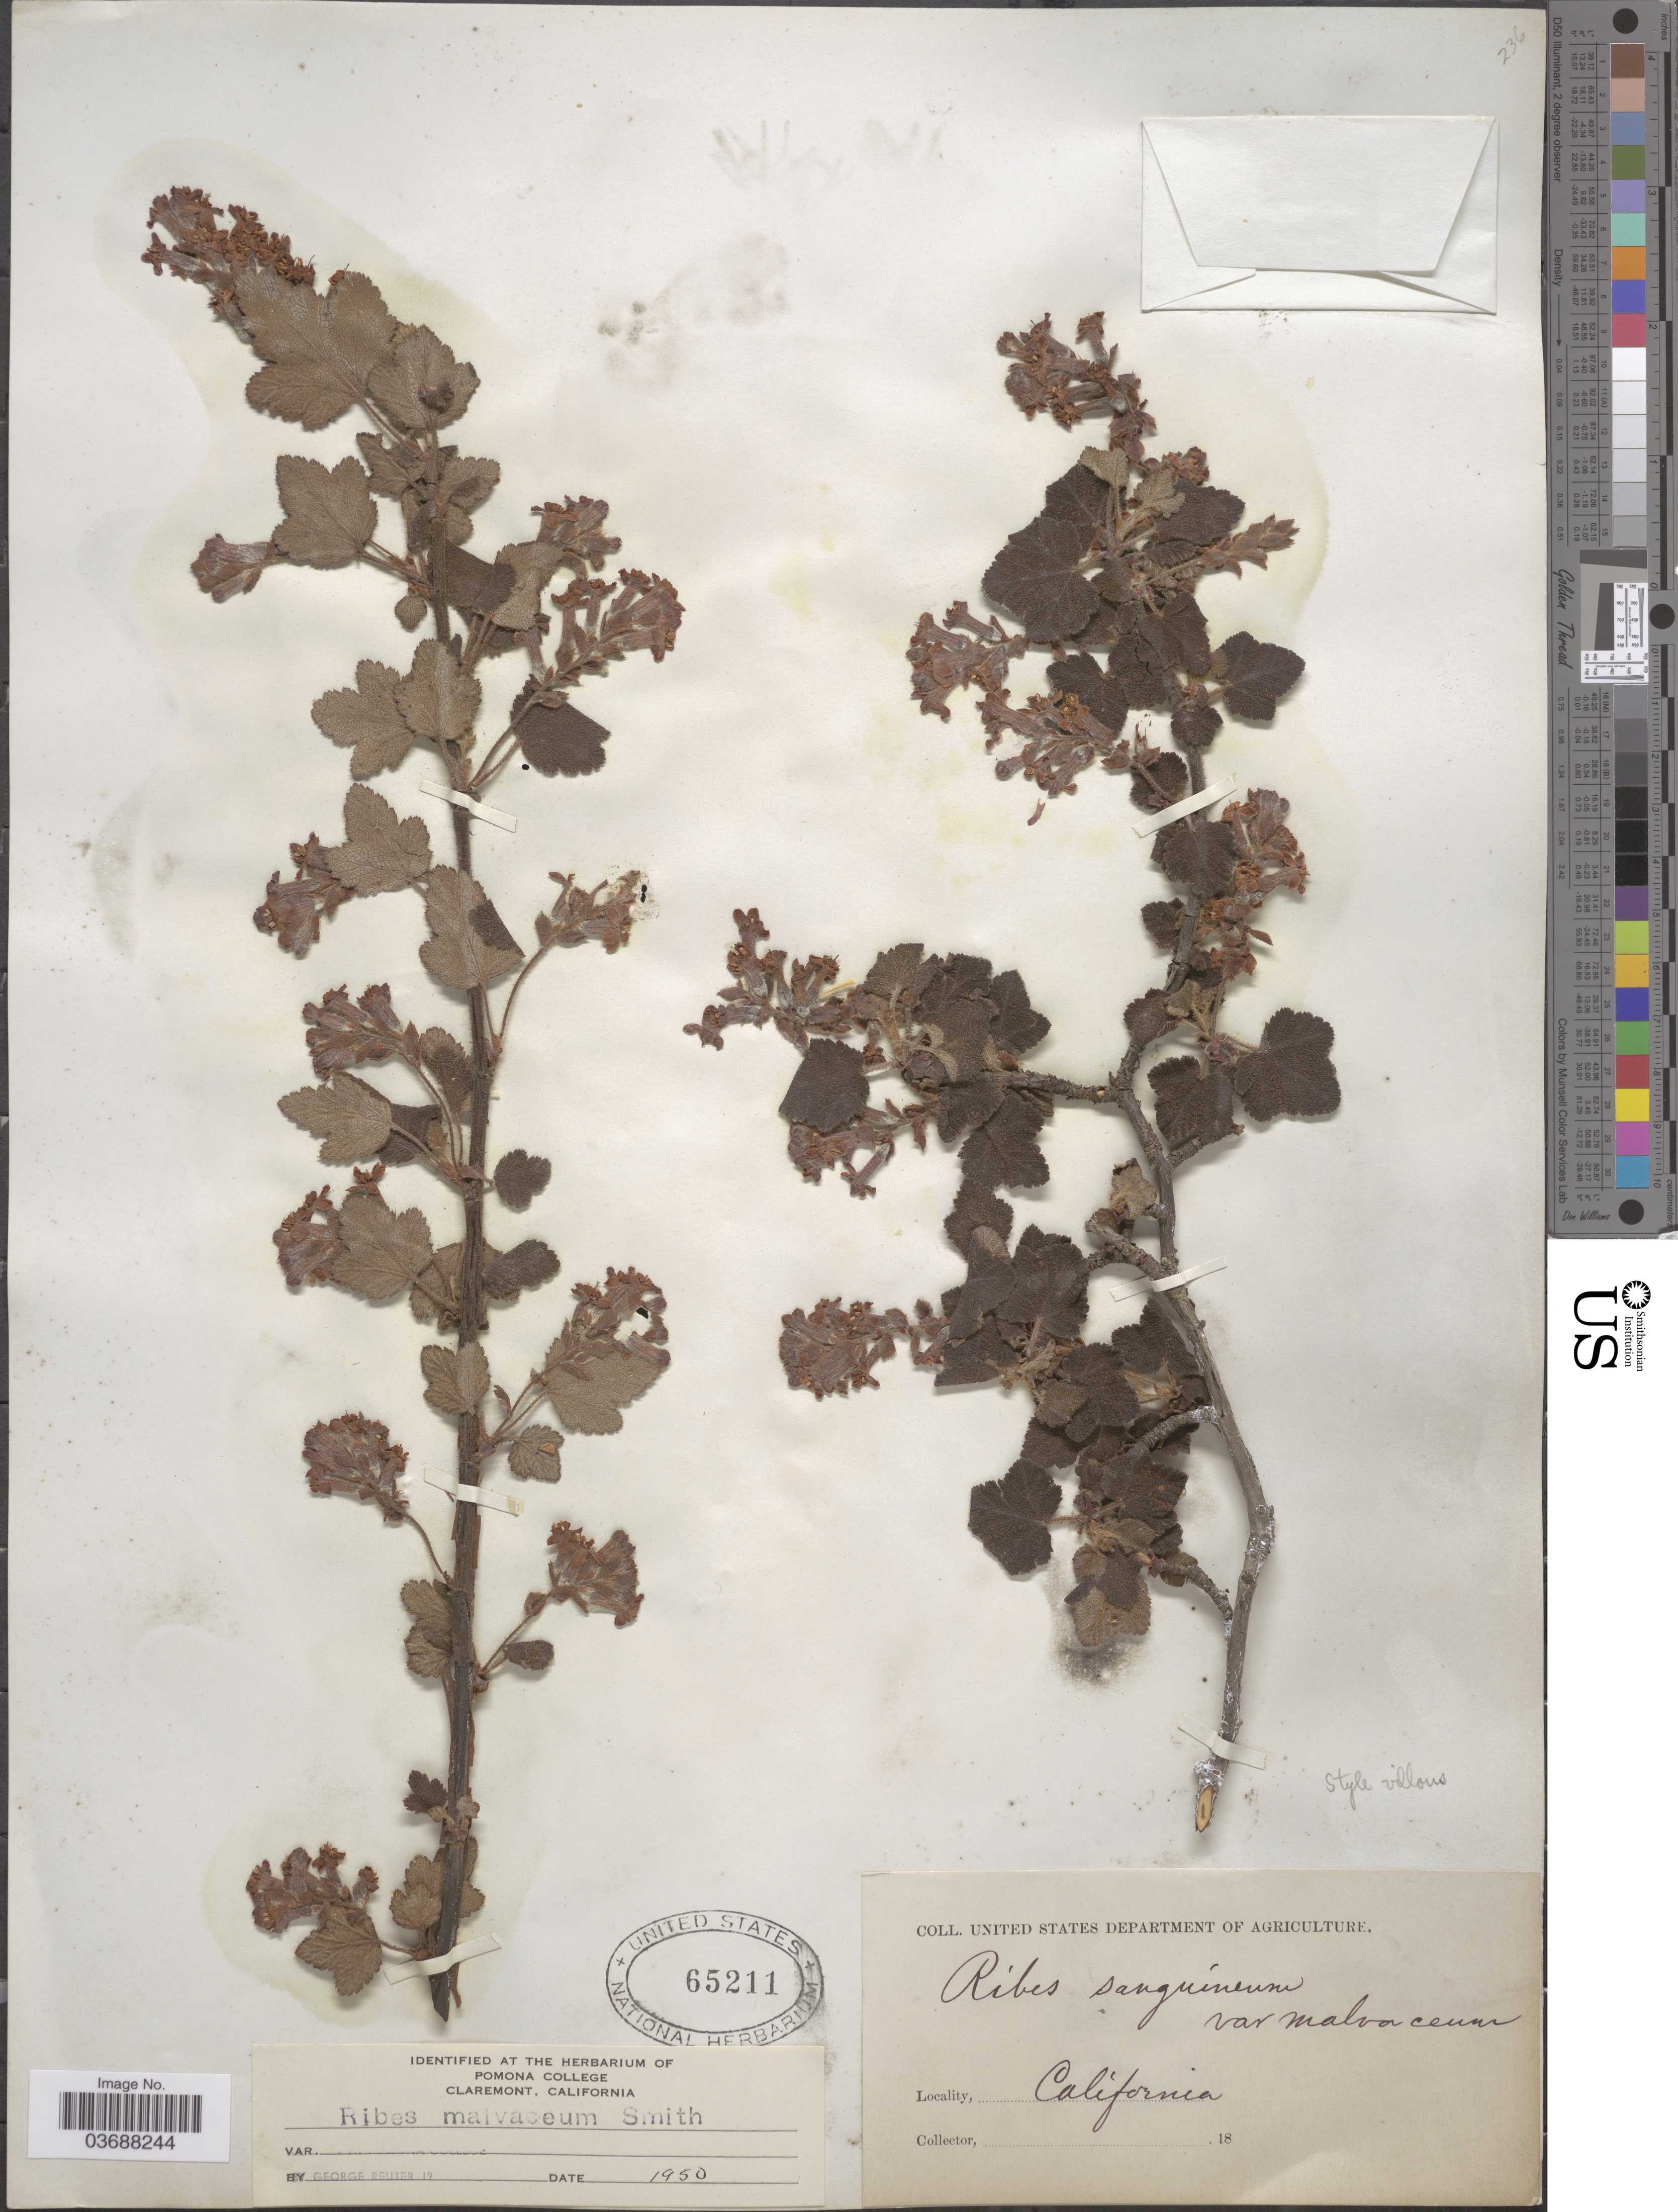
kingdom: Plantae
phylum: Tracheophyta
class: Magnoliopsida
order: Saxifragales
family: Grossulariaceae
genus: Ribes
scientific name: Ribes malvaceum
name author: Sm.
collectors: United States Department of Agriculture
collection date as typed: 18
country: United States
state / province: California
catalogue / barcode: US 65211